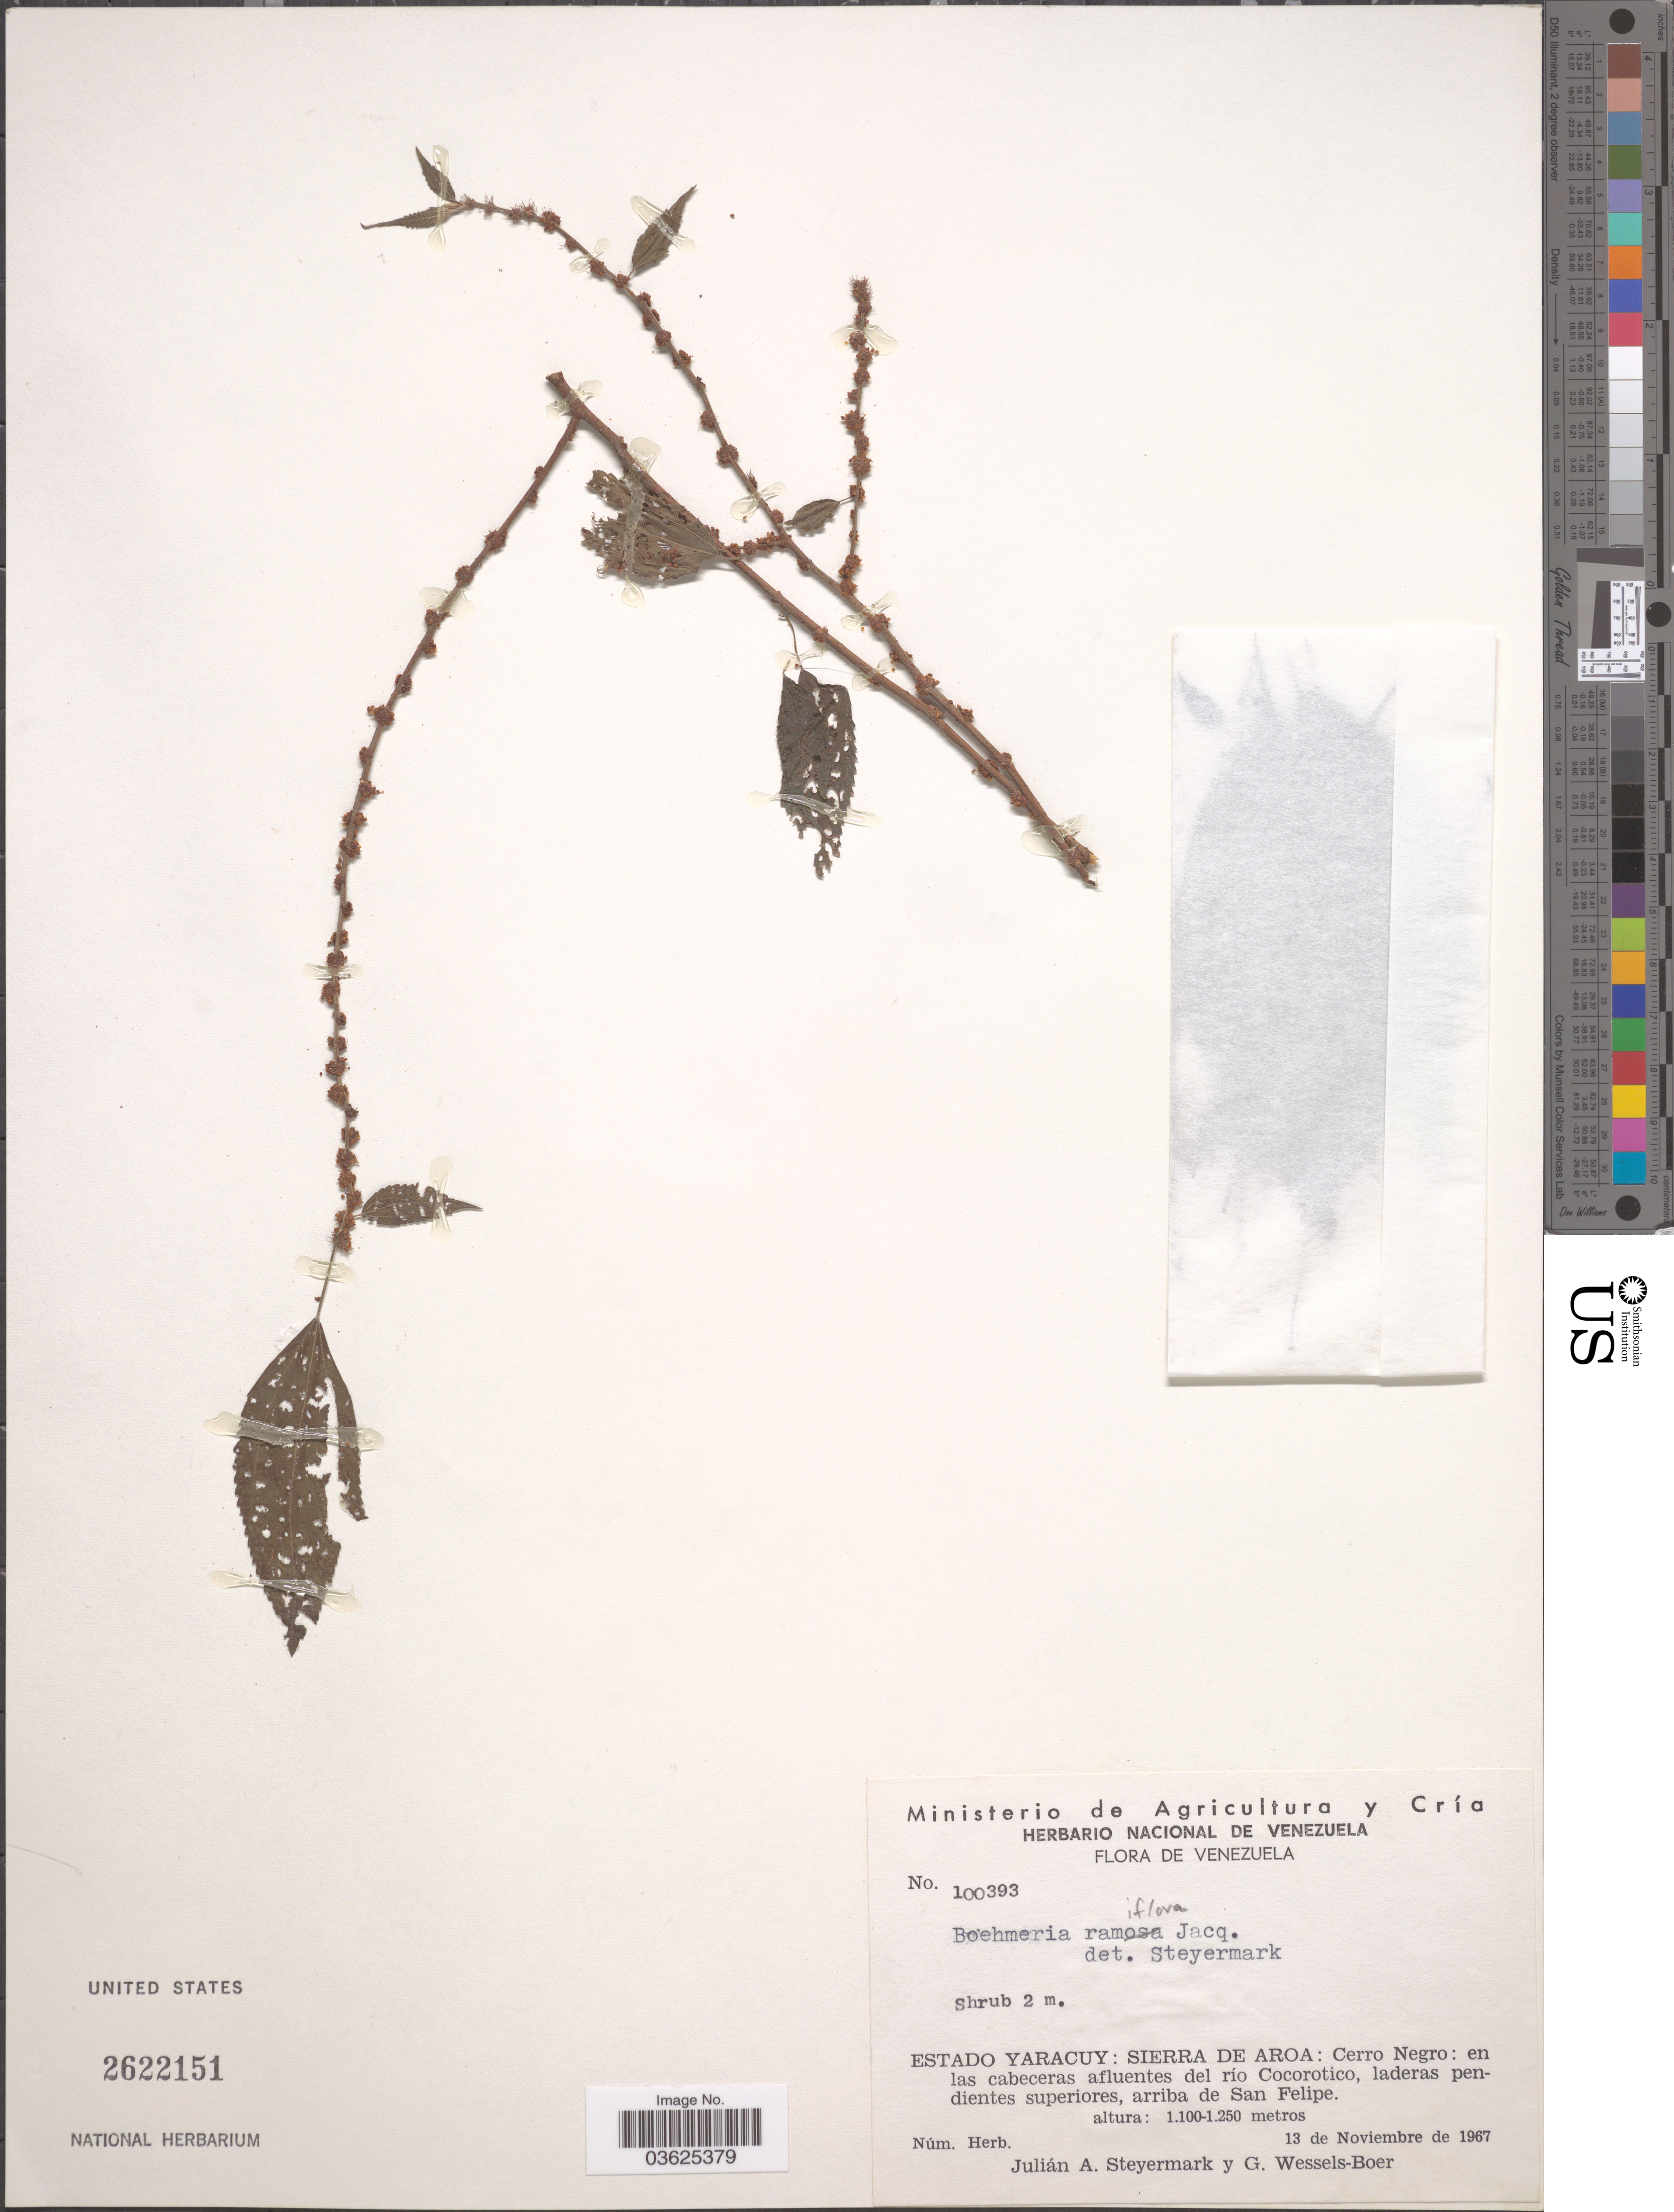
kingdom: Plantae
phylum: Tracheophyta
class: Magnoliopsida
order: Rosales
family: Urticaceae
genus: Boehmeria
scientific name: Boehmeria ramiflora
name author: Jacq.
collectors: J. Steyermark & G. Wessels Boer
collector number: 100393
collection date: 1967-11-13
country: Venezuela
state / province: Yaracuy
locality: Sierra de Aroa: Cerro Negro: en las cabeceras afluentes del río Cocorotico, laderas pendientes superiores, arriba de San Felipe.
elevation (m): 1100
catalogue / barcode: US 2622151